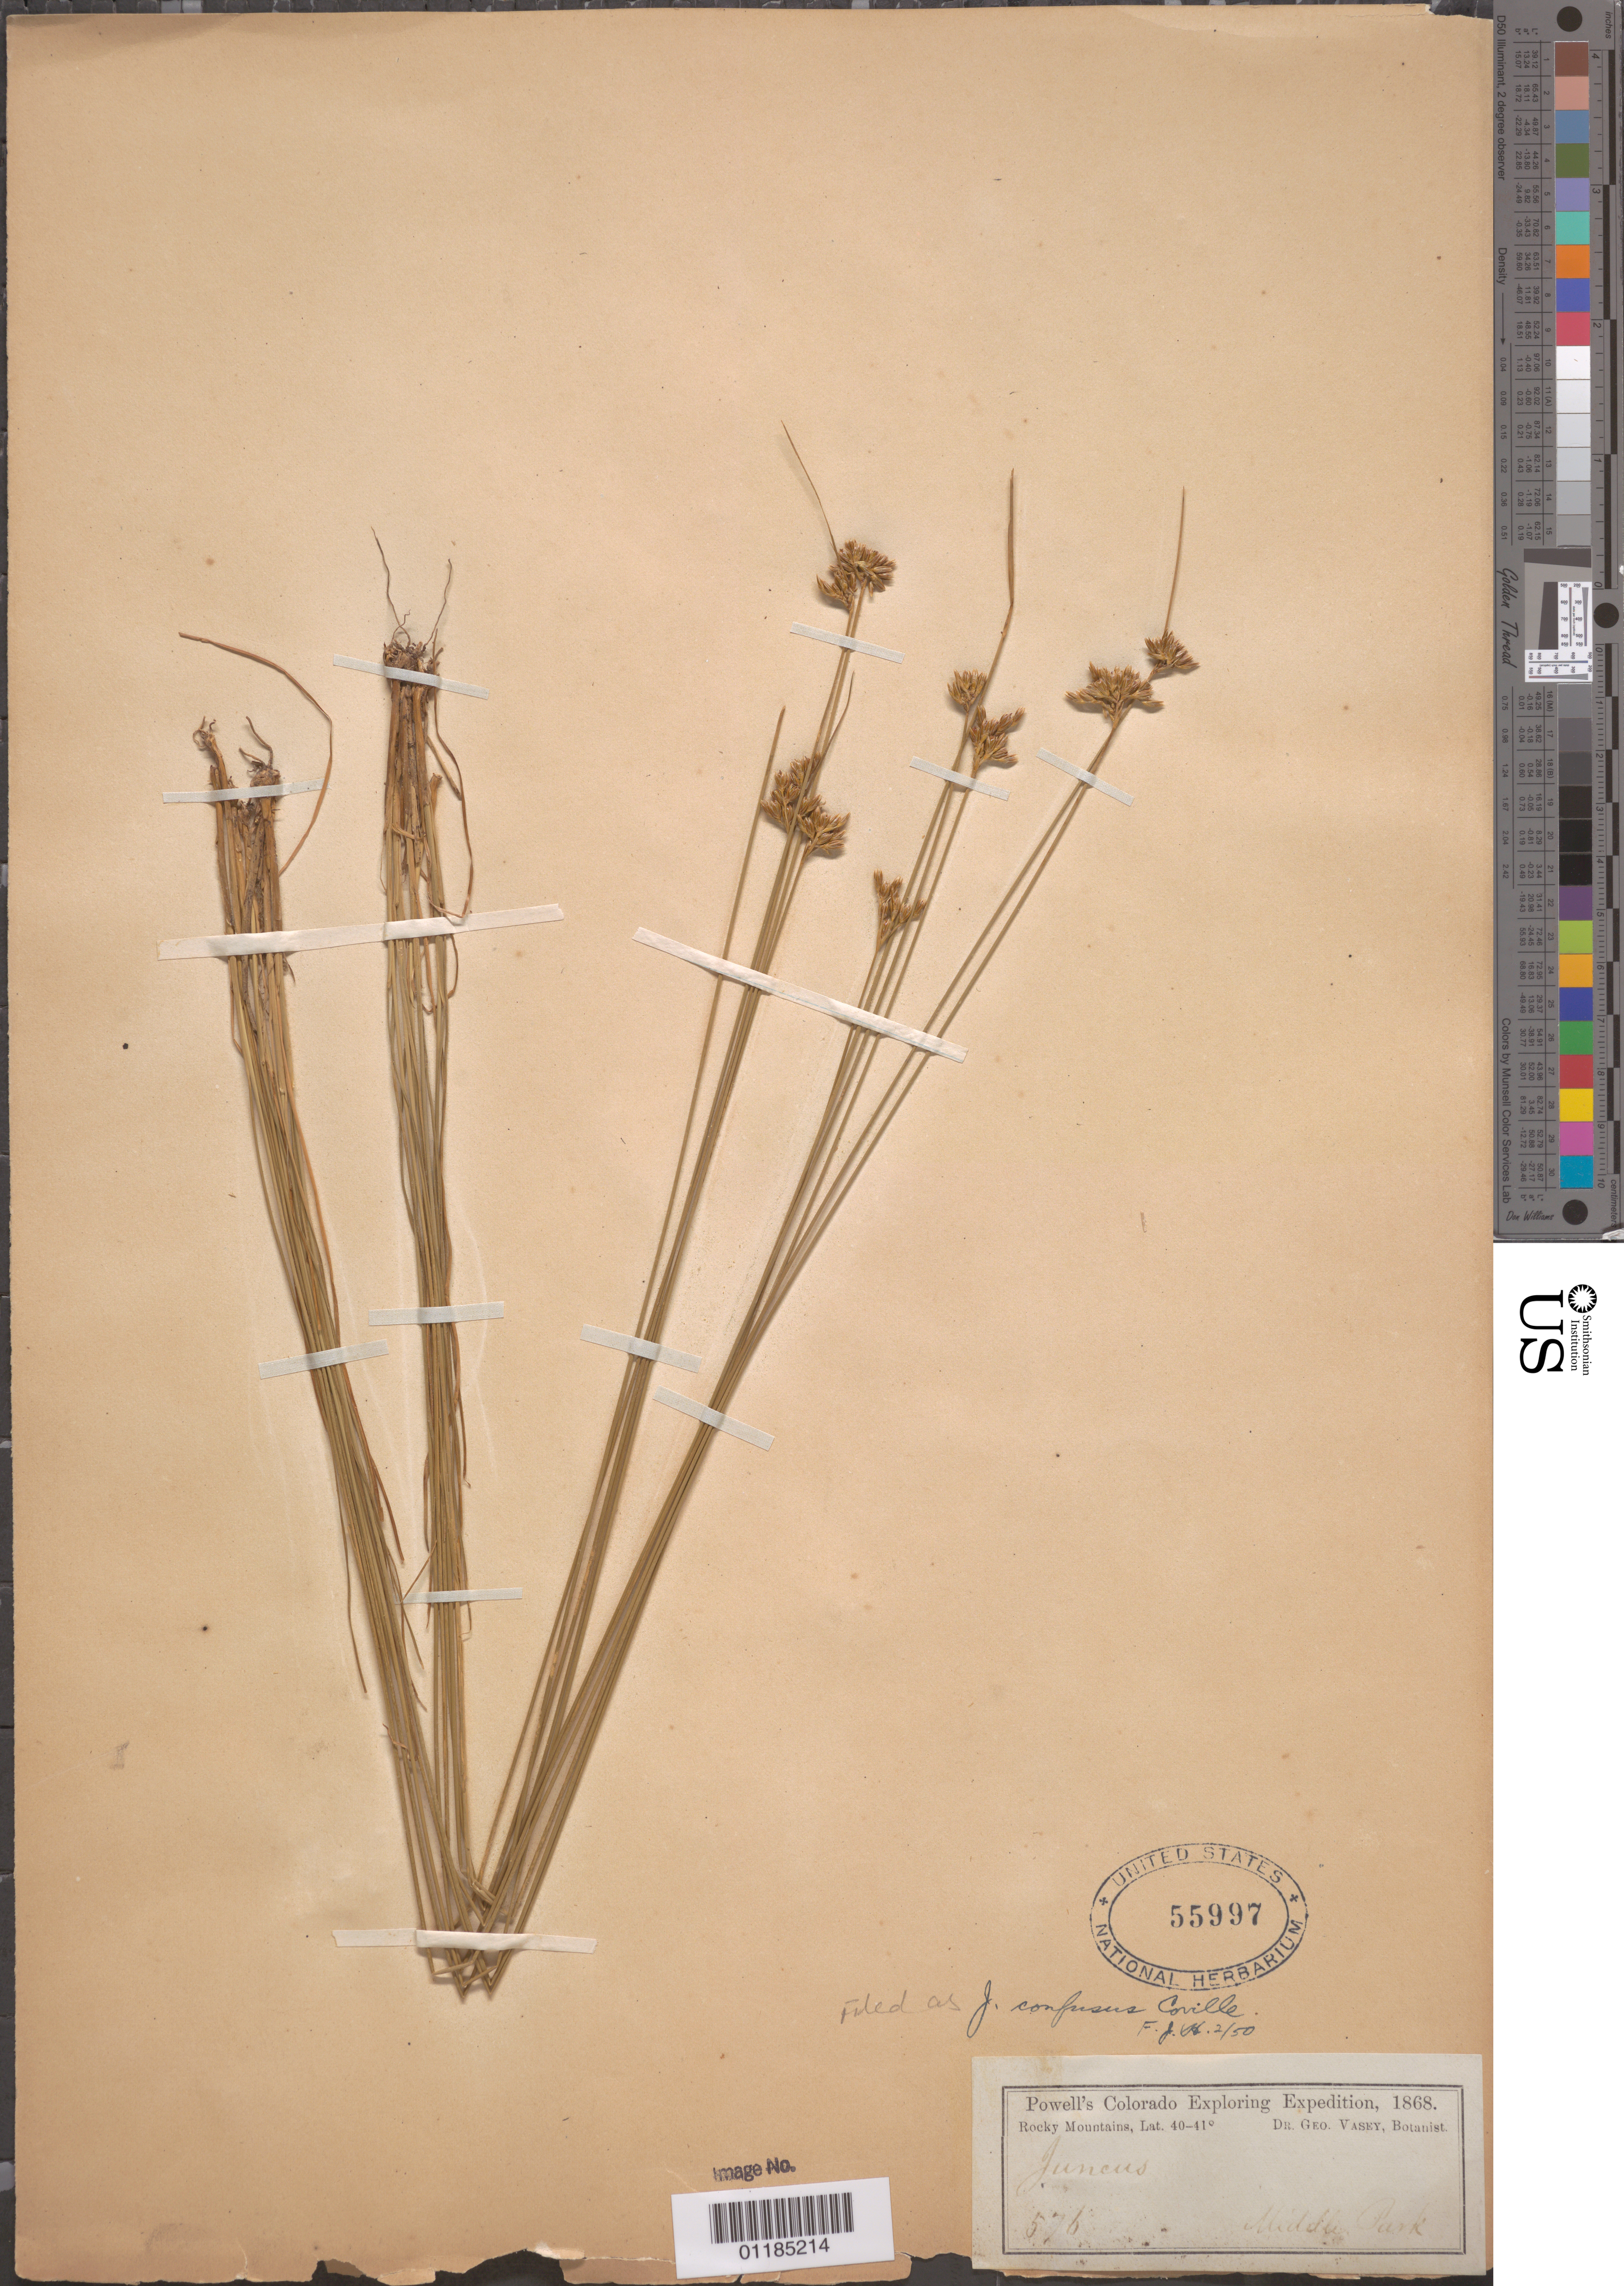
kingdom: Plantae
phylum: Tracheophyta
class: Liliopsida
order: Poales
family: Juncaceae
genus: Juncus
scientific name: Juncus confusus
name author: Coville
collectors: G. Vasey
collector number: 576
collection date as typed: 1868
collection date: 1868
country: United States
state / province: Colorado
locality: Rocky Mountains, Middle Park.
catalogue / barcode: US 55997